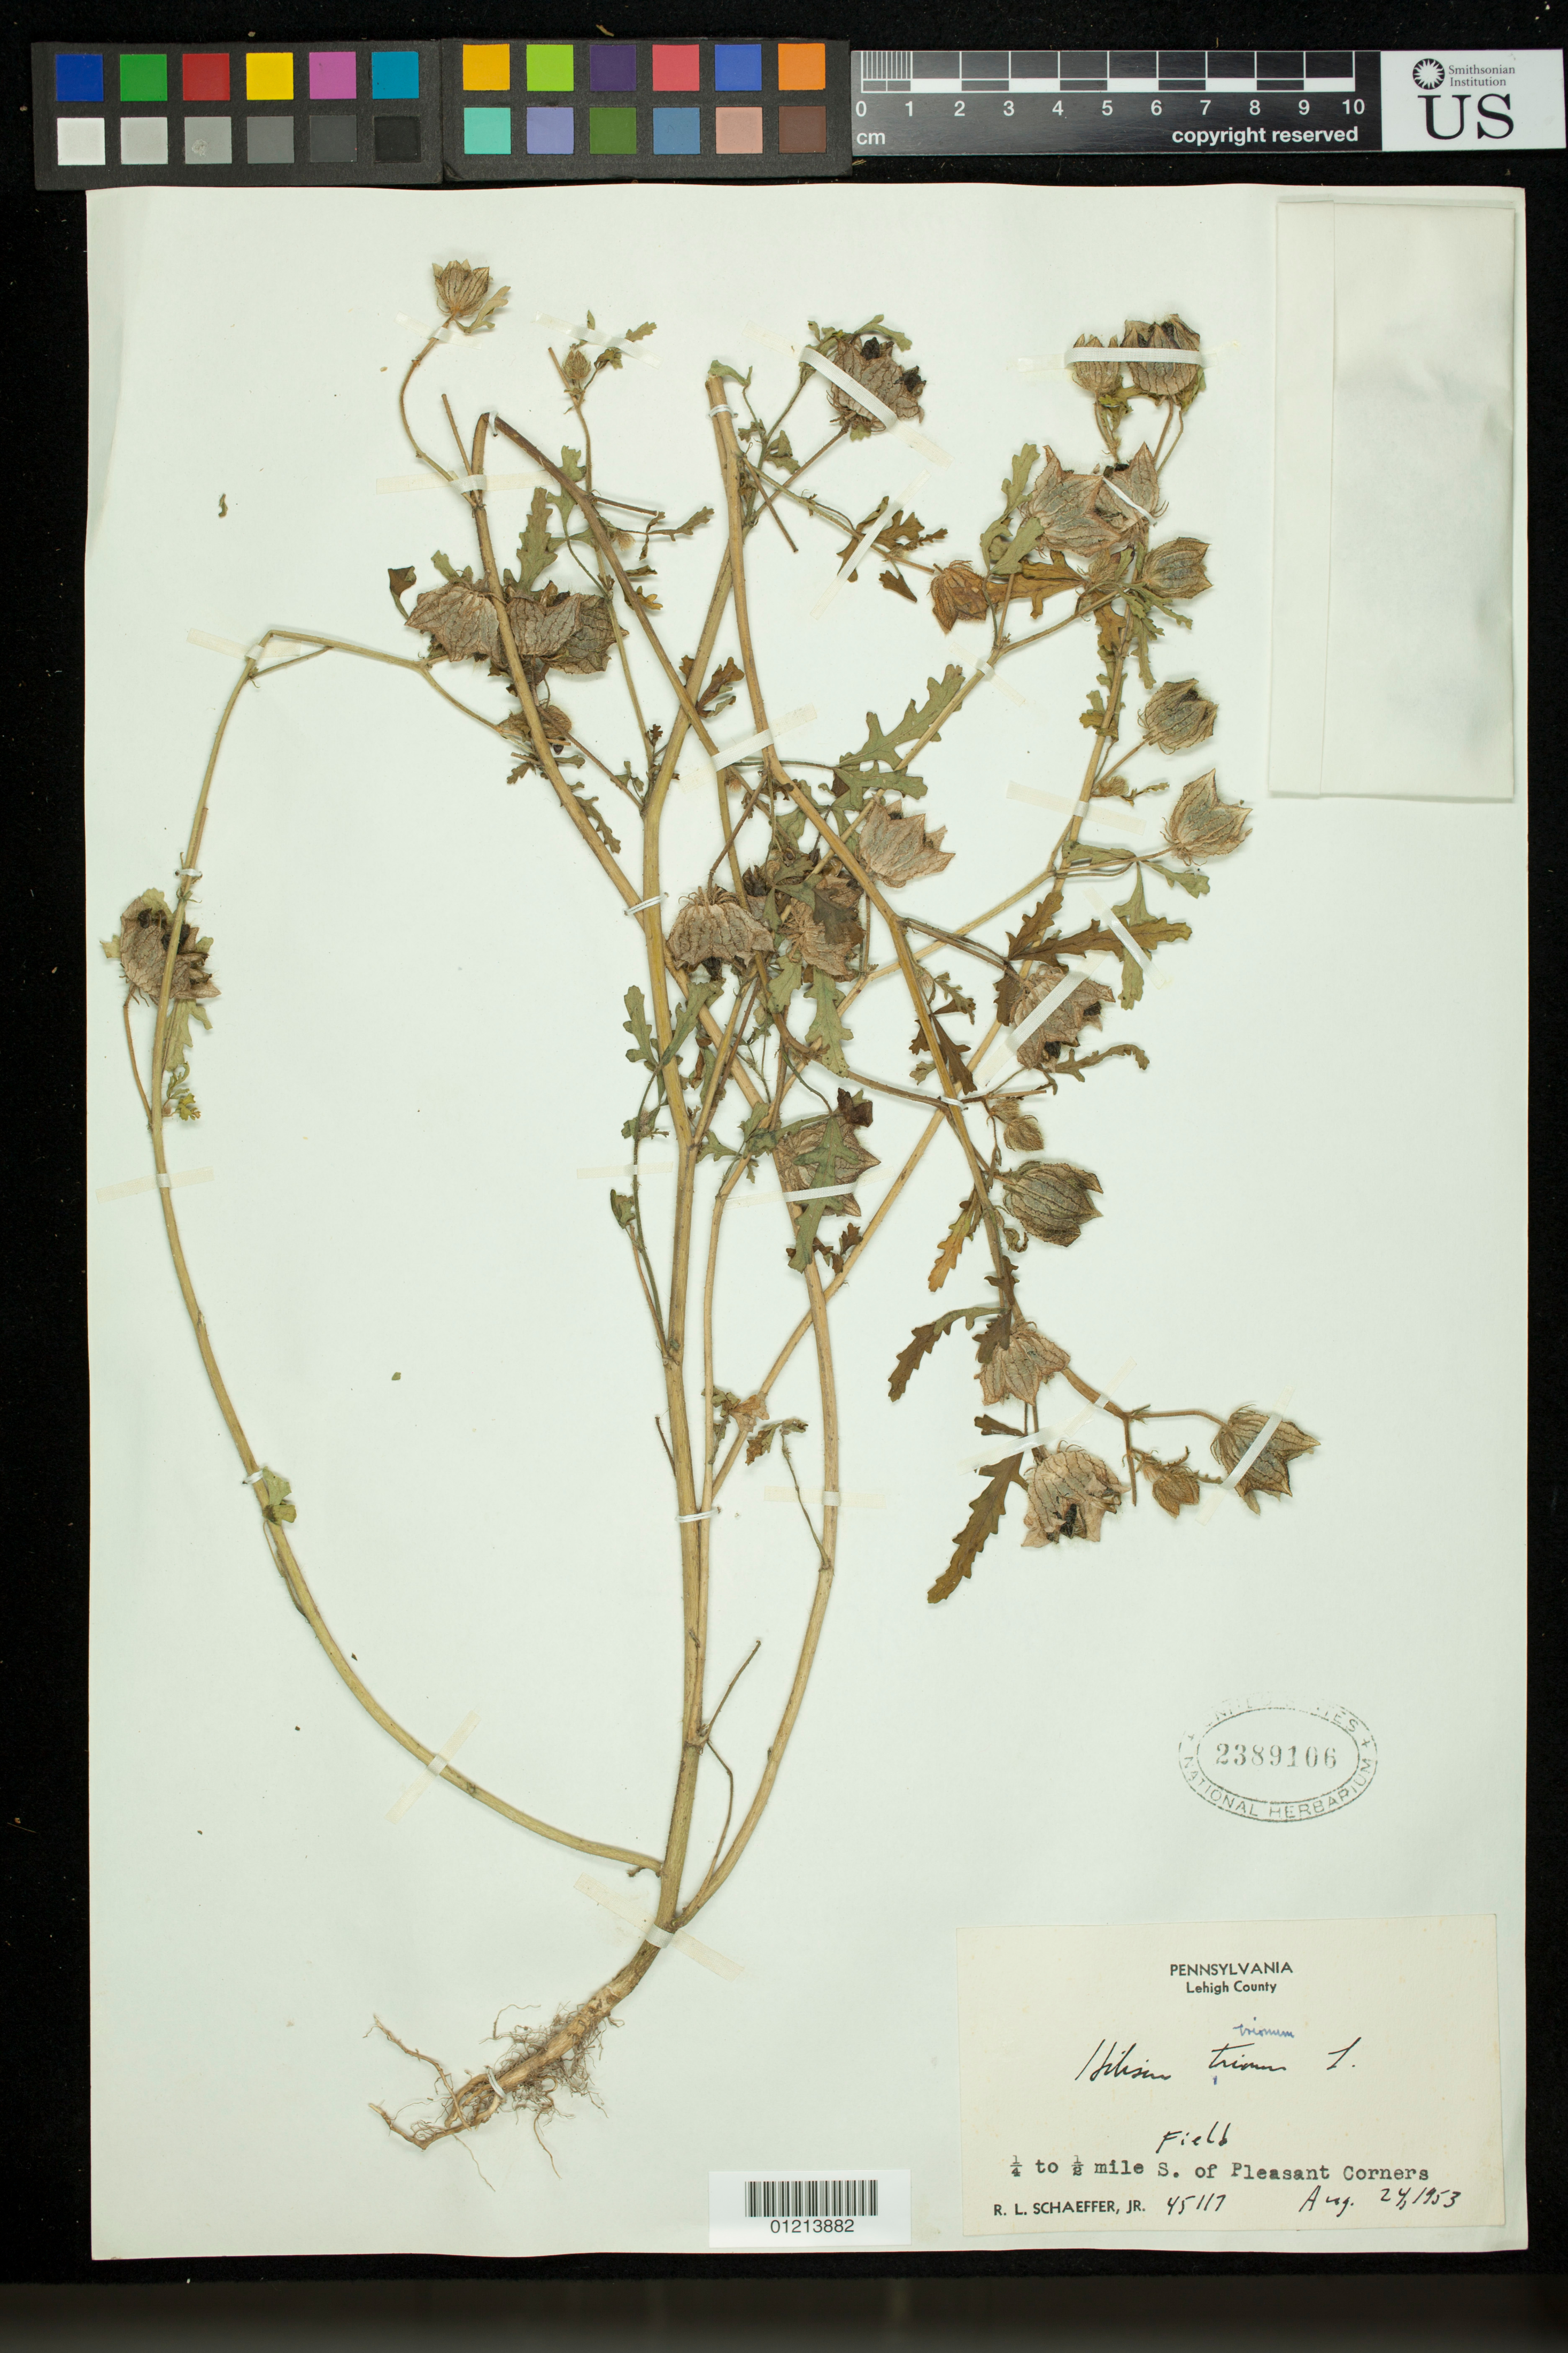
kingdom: Plantae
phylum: Tracheophyta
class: Magnoliopsida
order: Malvales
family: Malvaceae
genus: Hibiscus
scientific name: Hibiscus trionum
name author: L.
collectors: R. L. Schaeffer Jr.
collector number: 45117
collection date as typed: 24 Aug 1953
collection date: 1953-08-24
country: United States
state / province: Pennsylvania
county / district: Lehigh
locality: Lehigh County: Field. 1/4 to 1/2 mile S. of Pleasant Corners.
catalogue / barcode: US 2389106